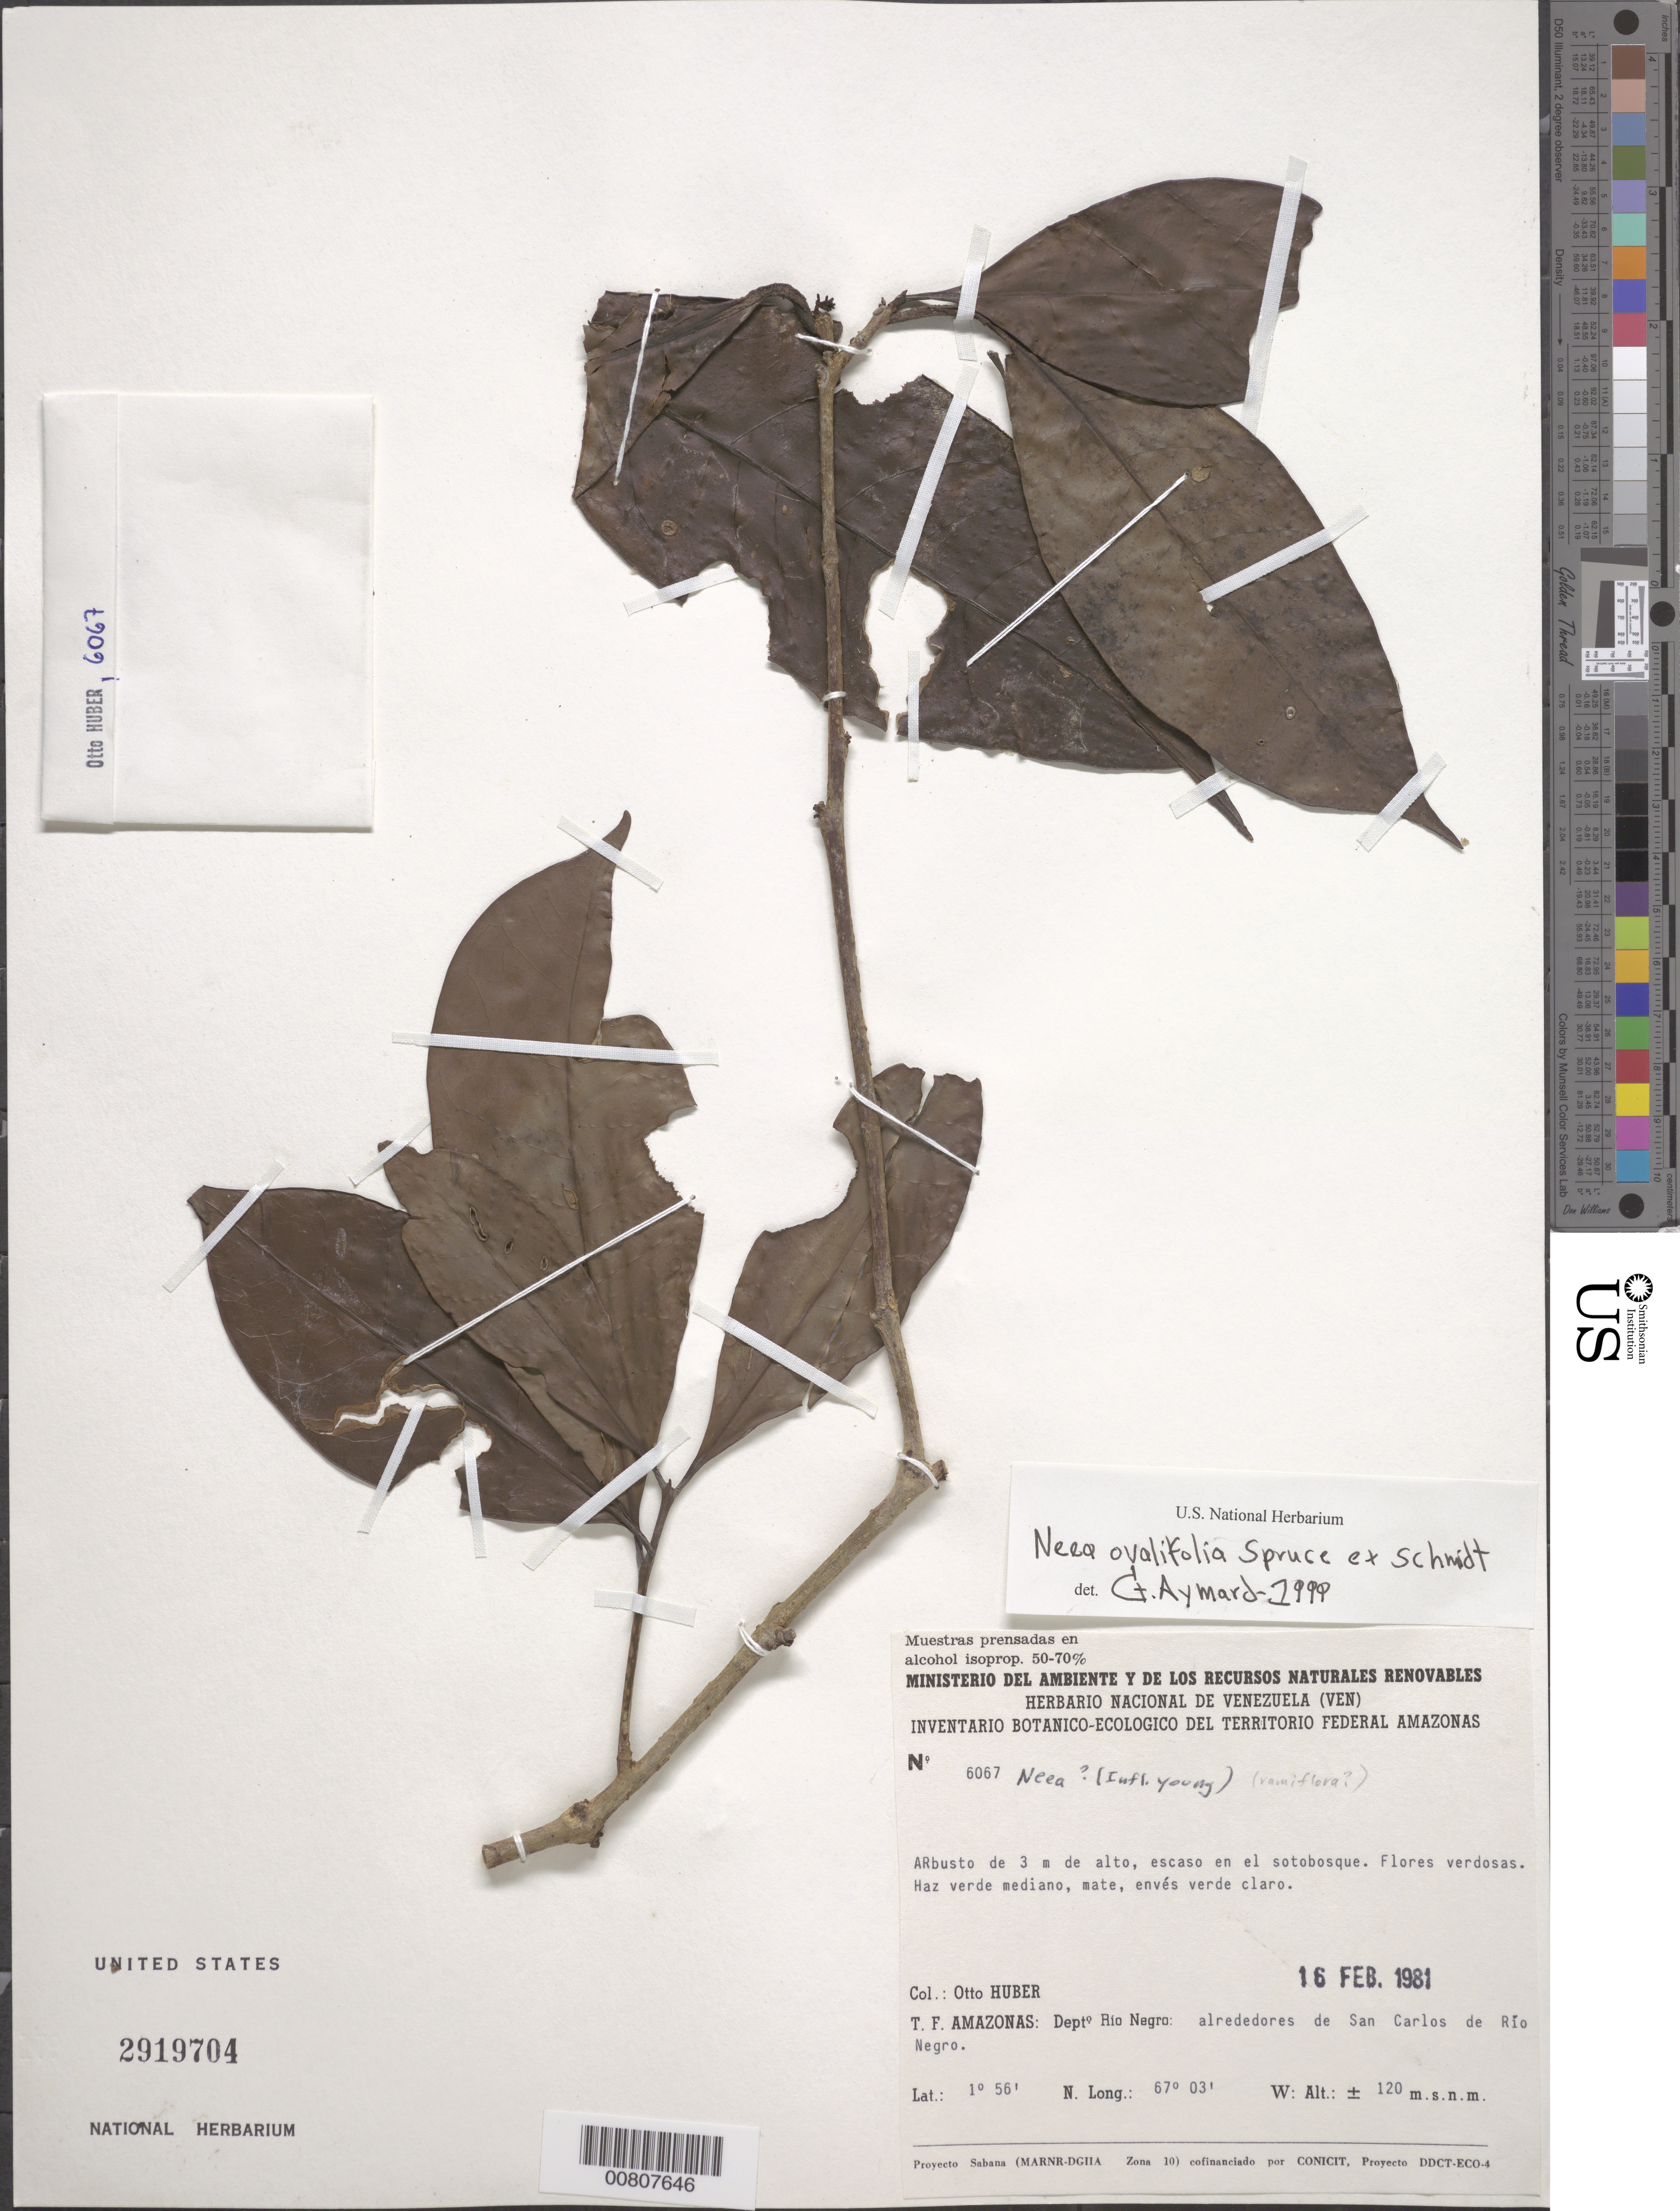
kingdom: Plantae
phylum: Tracheophyta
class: Magnoliopsida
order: Caryophyllales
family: Nyctaginaceae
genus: Neea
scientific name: Neea ovalifolia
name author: Spruce ex J.A. Schmidt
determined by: Aymard C., G. A., (PORT), Univ. Nac. Exp. de los Llanos Ezequiel Zamora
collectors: O. Huber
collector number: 6067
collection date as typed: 16-Feb-81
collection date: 1981-02-16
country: Venezuela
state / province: Amazonas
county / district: Río Negro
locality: San Carlos de Río Negro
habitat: Sotobosque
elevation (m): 120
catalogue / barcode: US 2919704